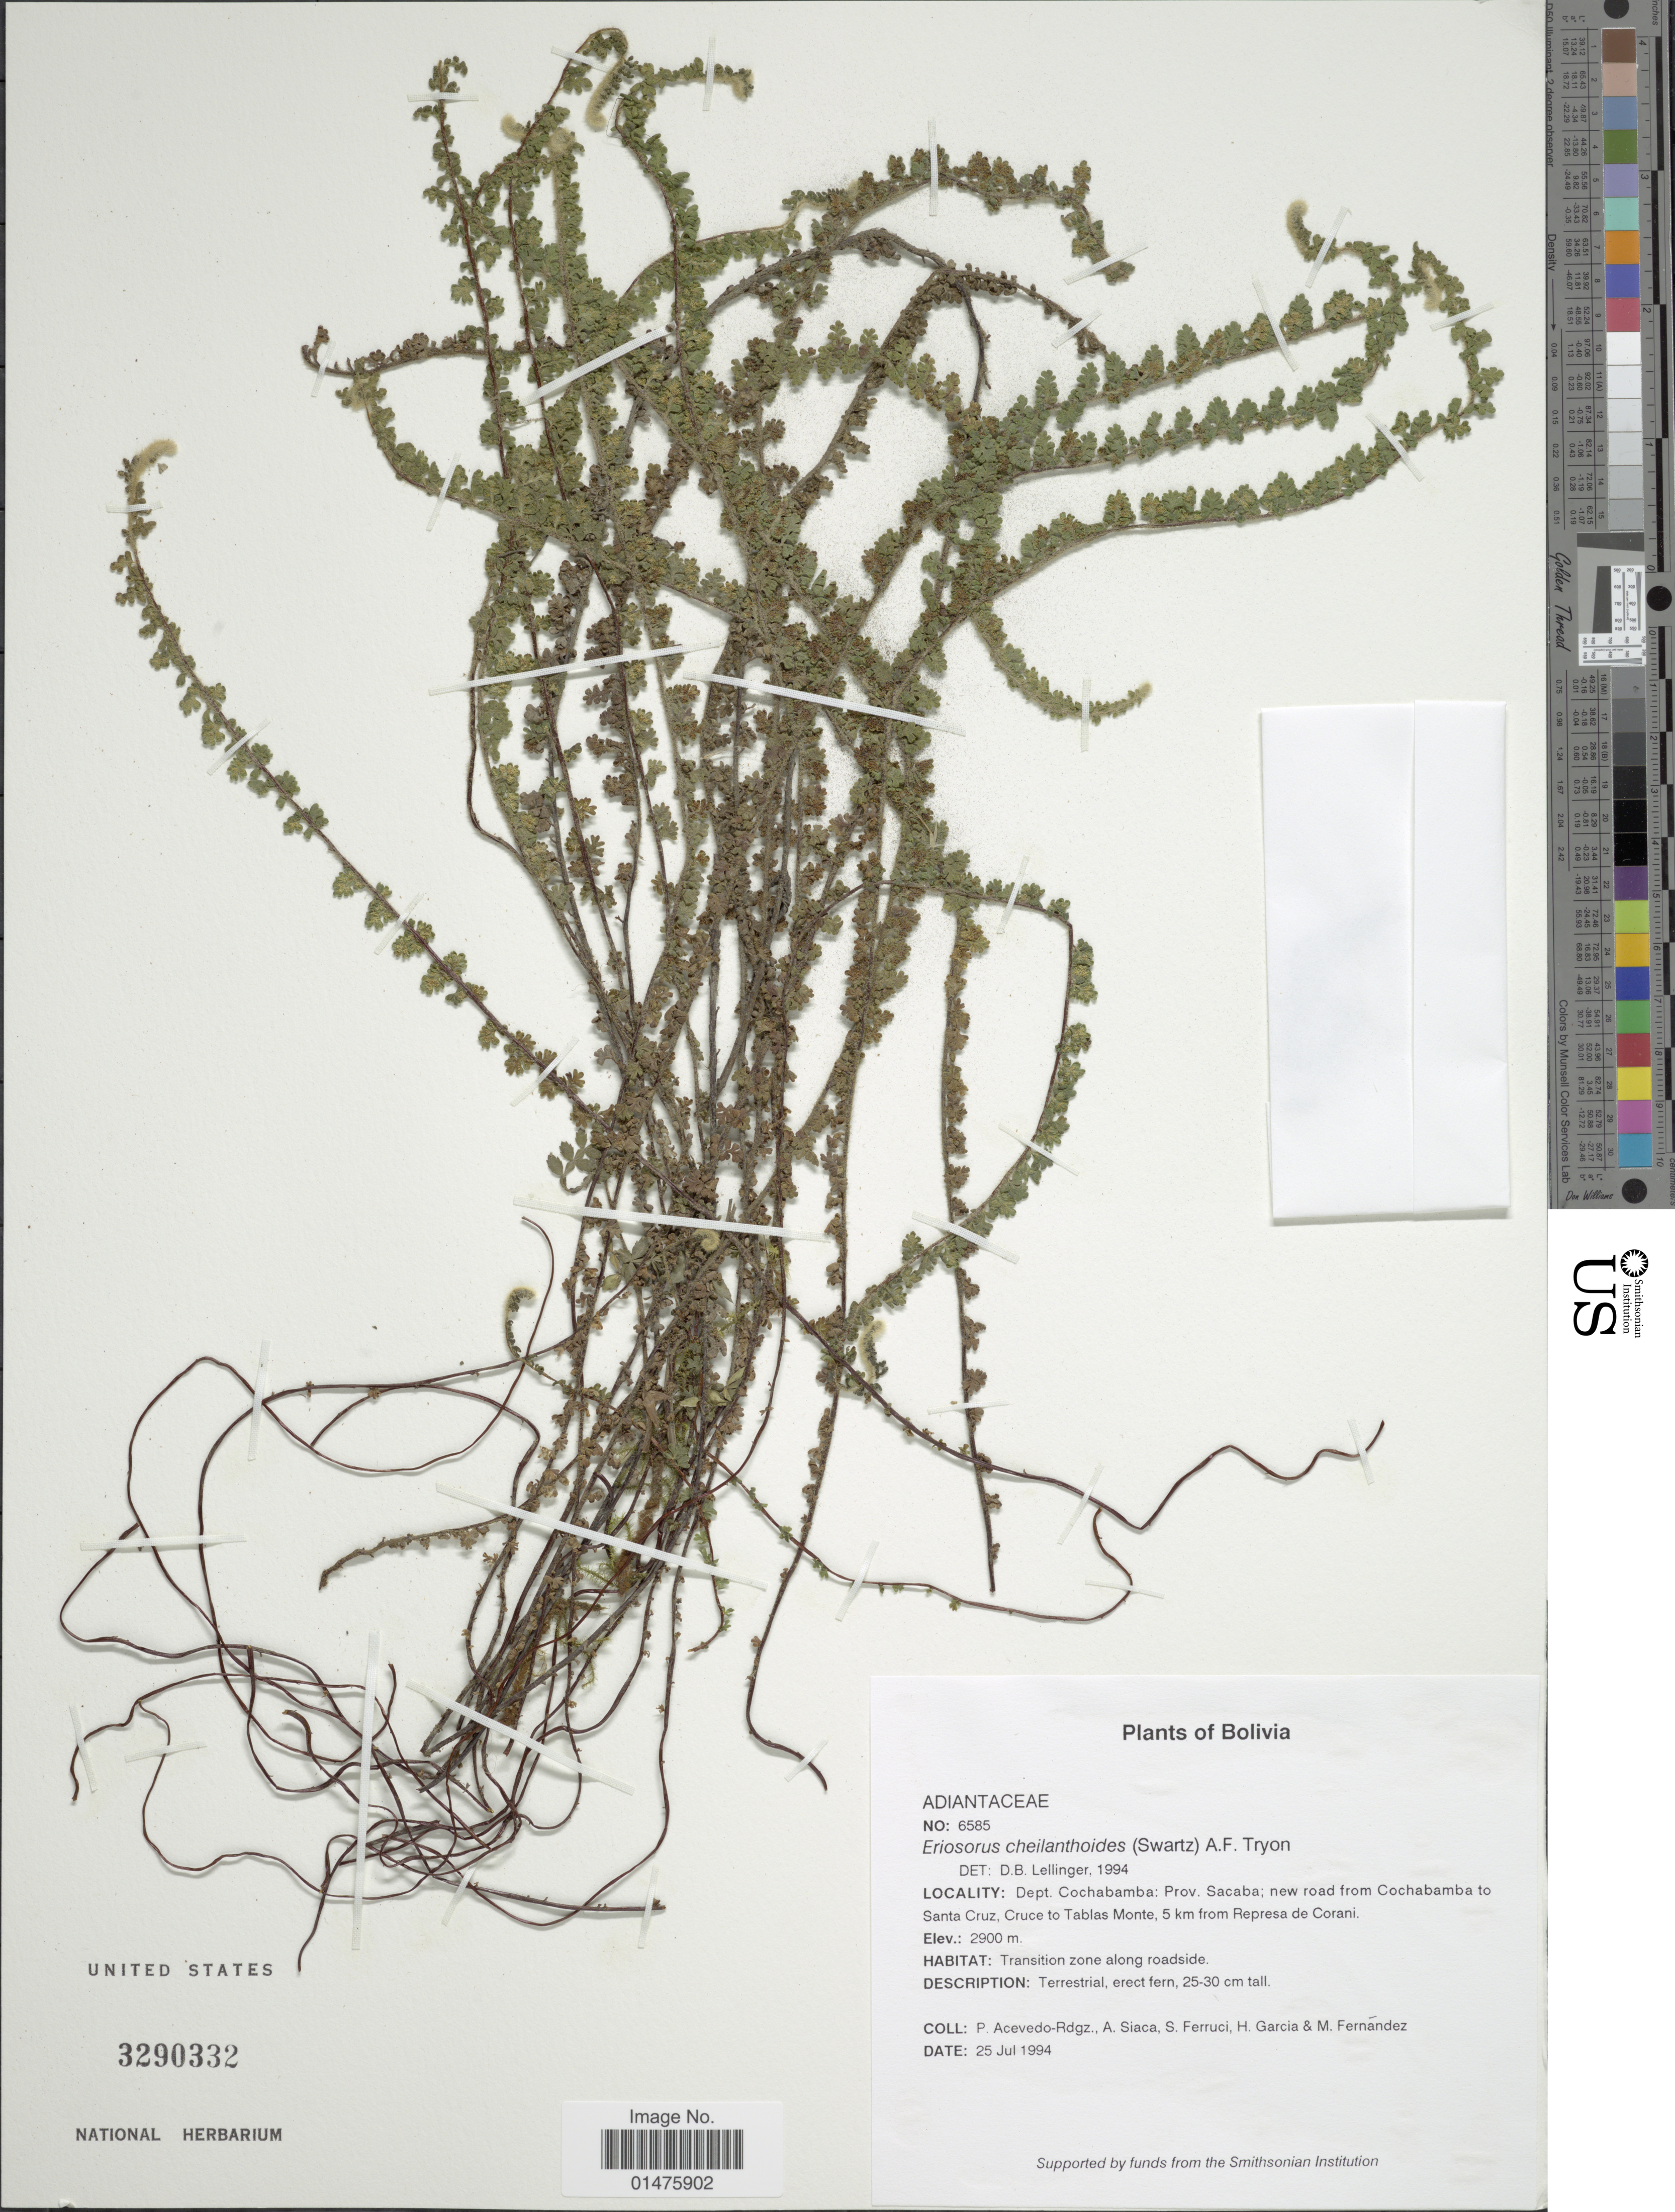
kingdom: Plantae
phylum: Tracheophyta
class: Polypodiopsida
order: Polypodiales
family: Pteridaceae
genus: Jamesonia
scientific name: Jamesonia cheilanthoides x J. jamesonia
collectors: P. Acevedo-Rodr., A. Siaca, S. Ferrucci, H. Garcia & M. Fernández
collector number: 6585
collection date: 1994-07-25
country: Bolivia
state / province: Cochabamba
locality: Dept. Cochabamba: prov. Sacaba; new road from Cochabamba to Santa Cruz, Cruce to Tablas Monte, 5 km from Represa de Corani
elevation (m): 2900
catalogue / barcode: US 3290332